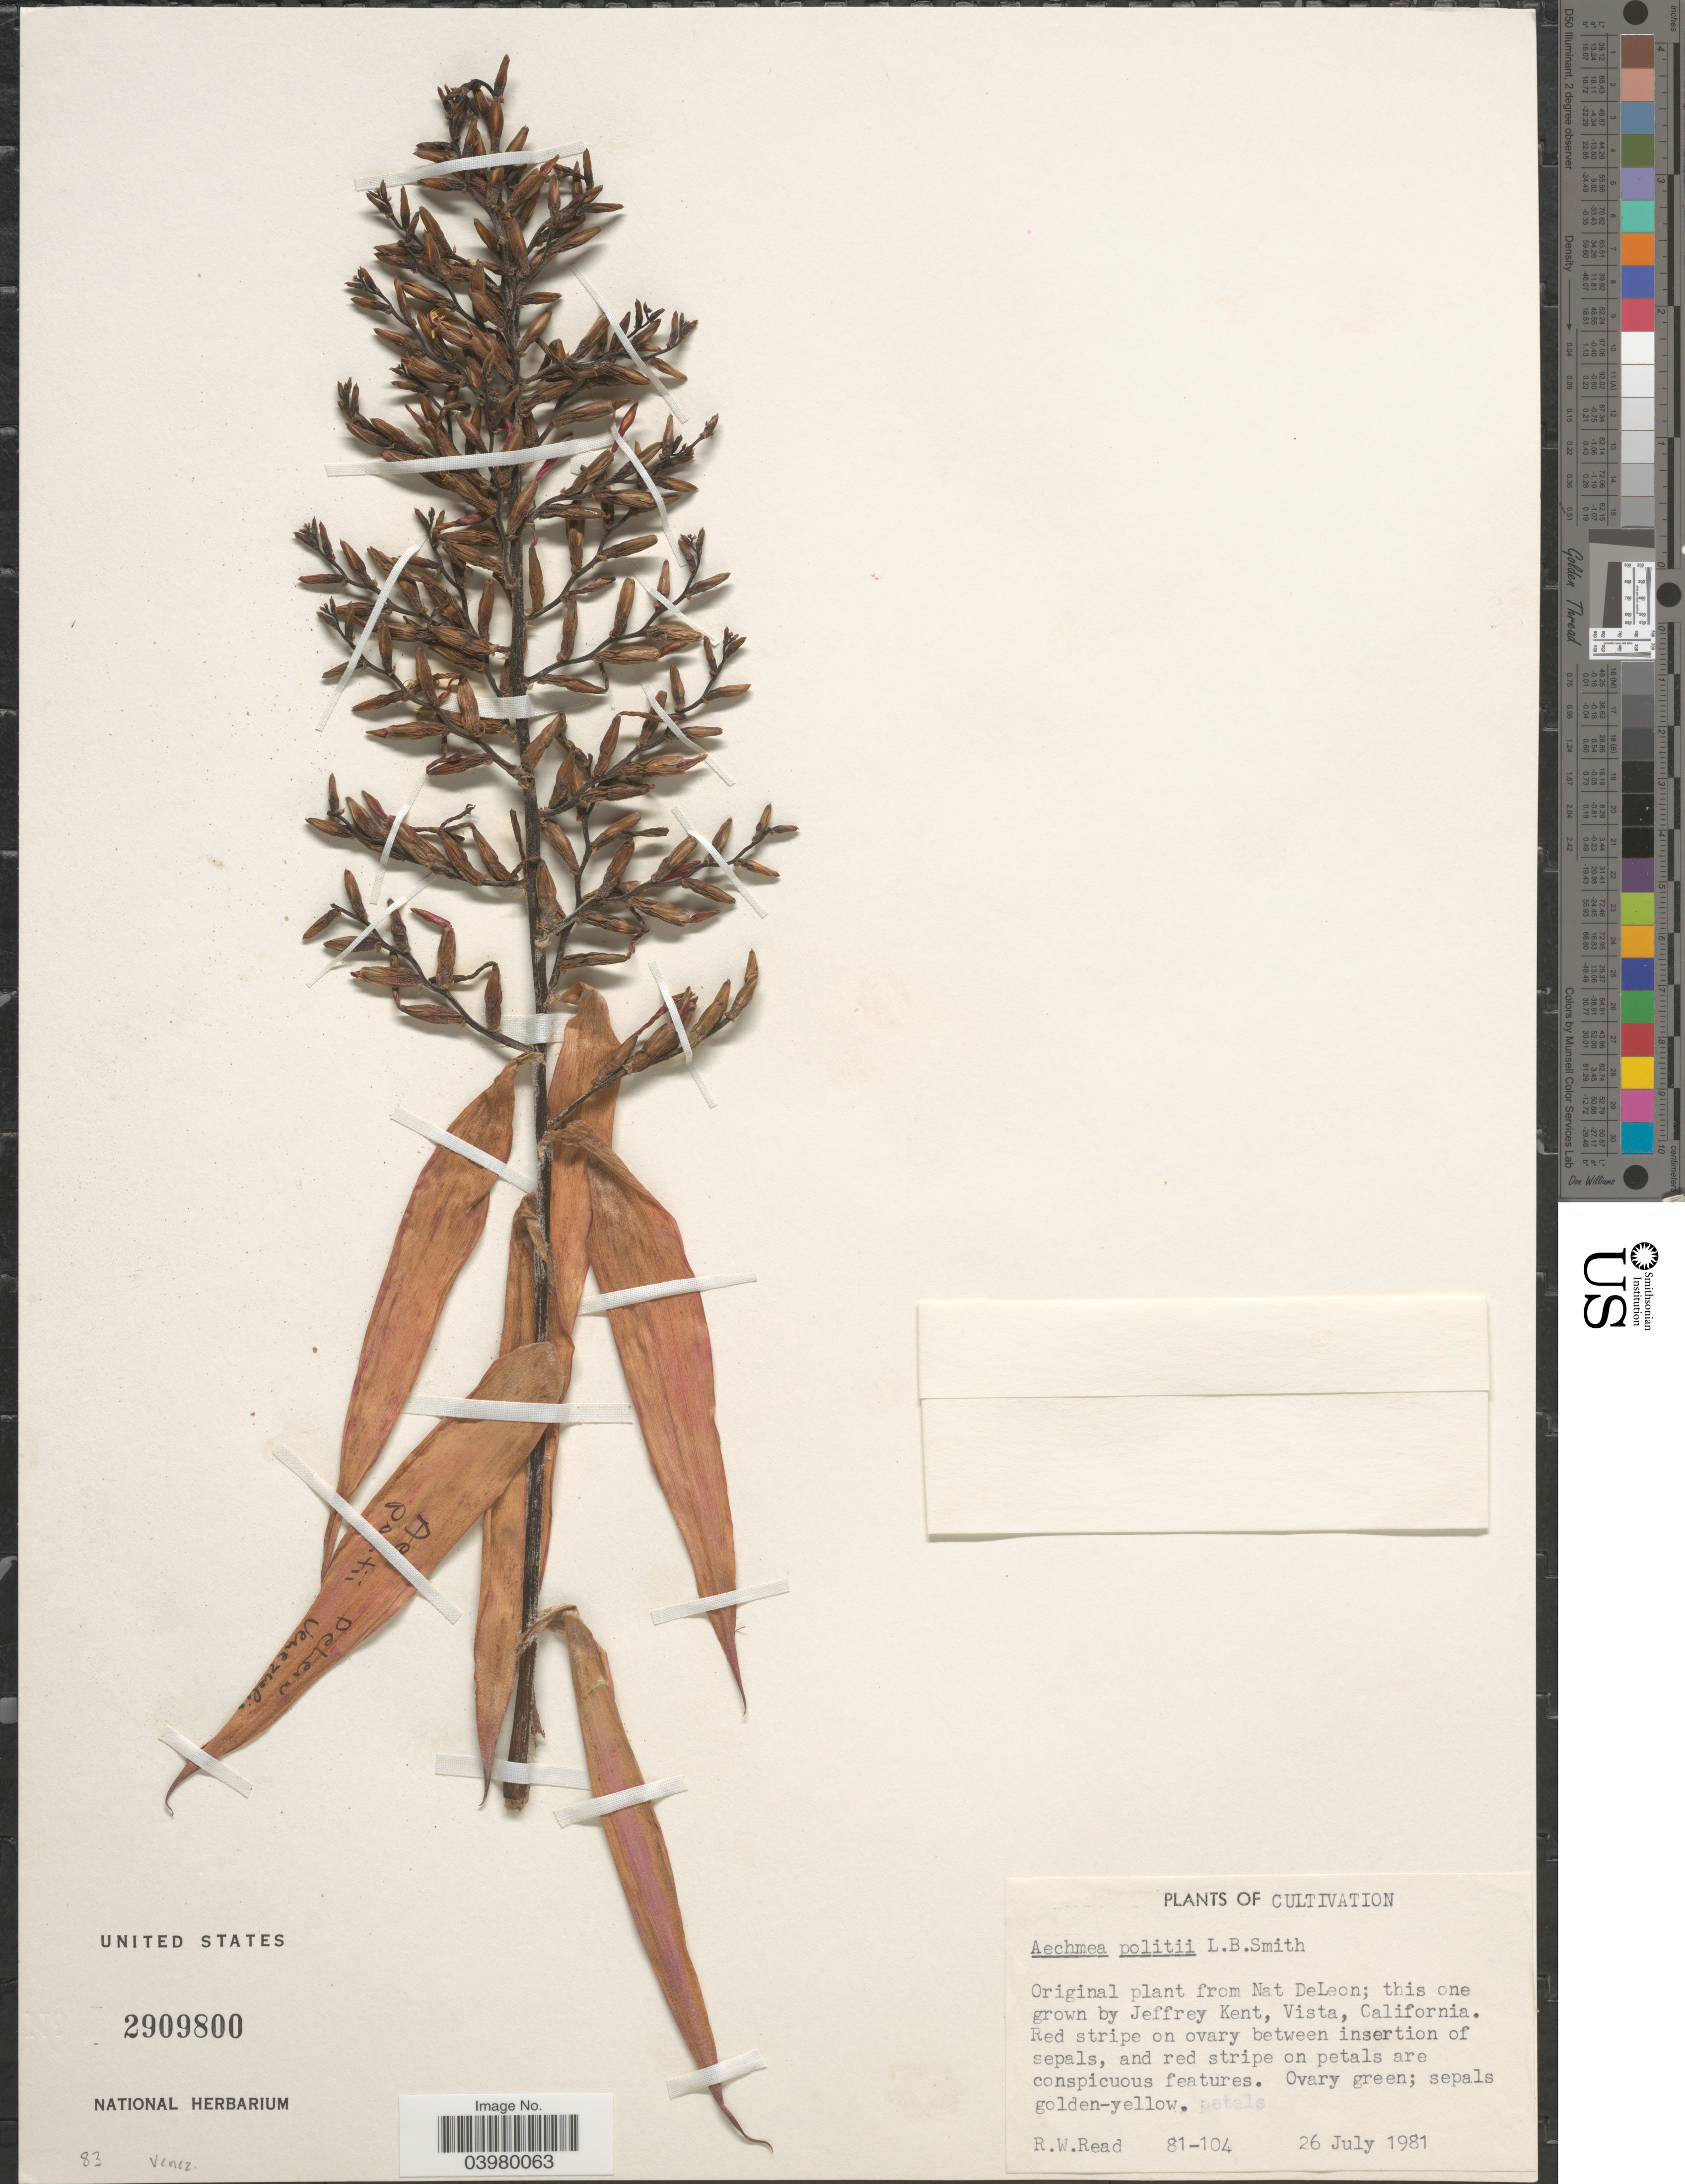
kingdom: Plantae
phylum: Tracheophyta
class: Liliopsida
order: Poales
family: Bromeliaceae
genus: Aechmea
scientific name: Aechmea politii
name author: L.B. Sm.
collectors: R. W. Read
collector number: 81-104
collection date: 1981-07-26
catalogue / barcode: US 2909800